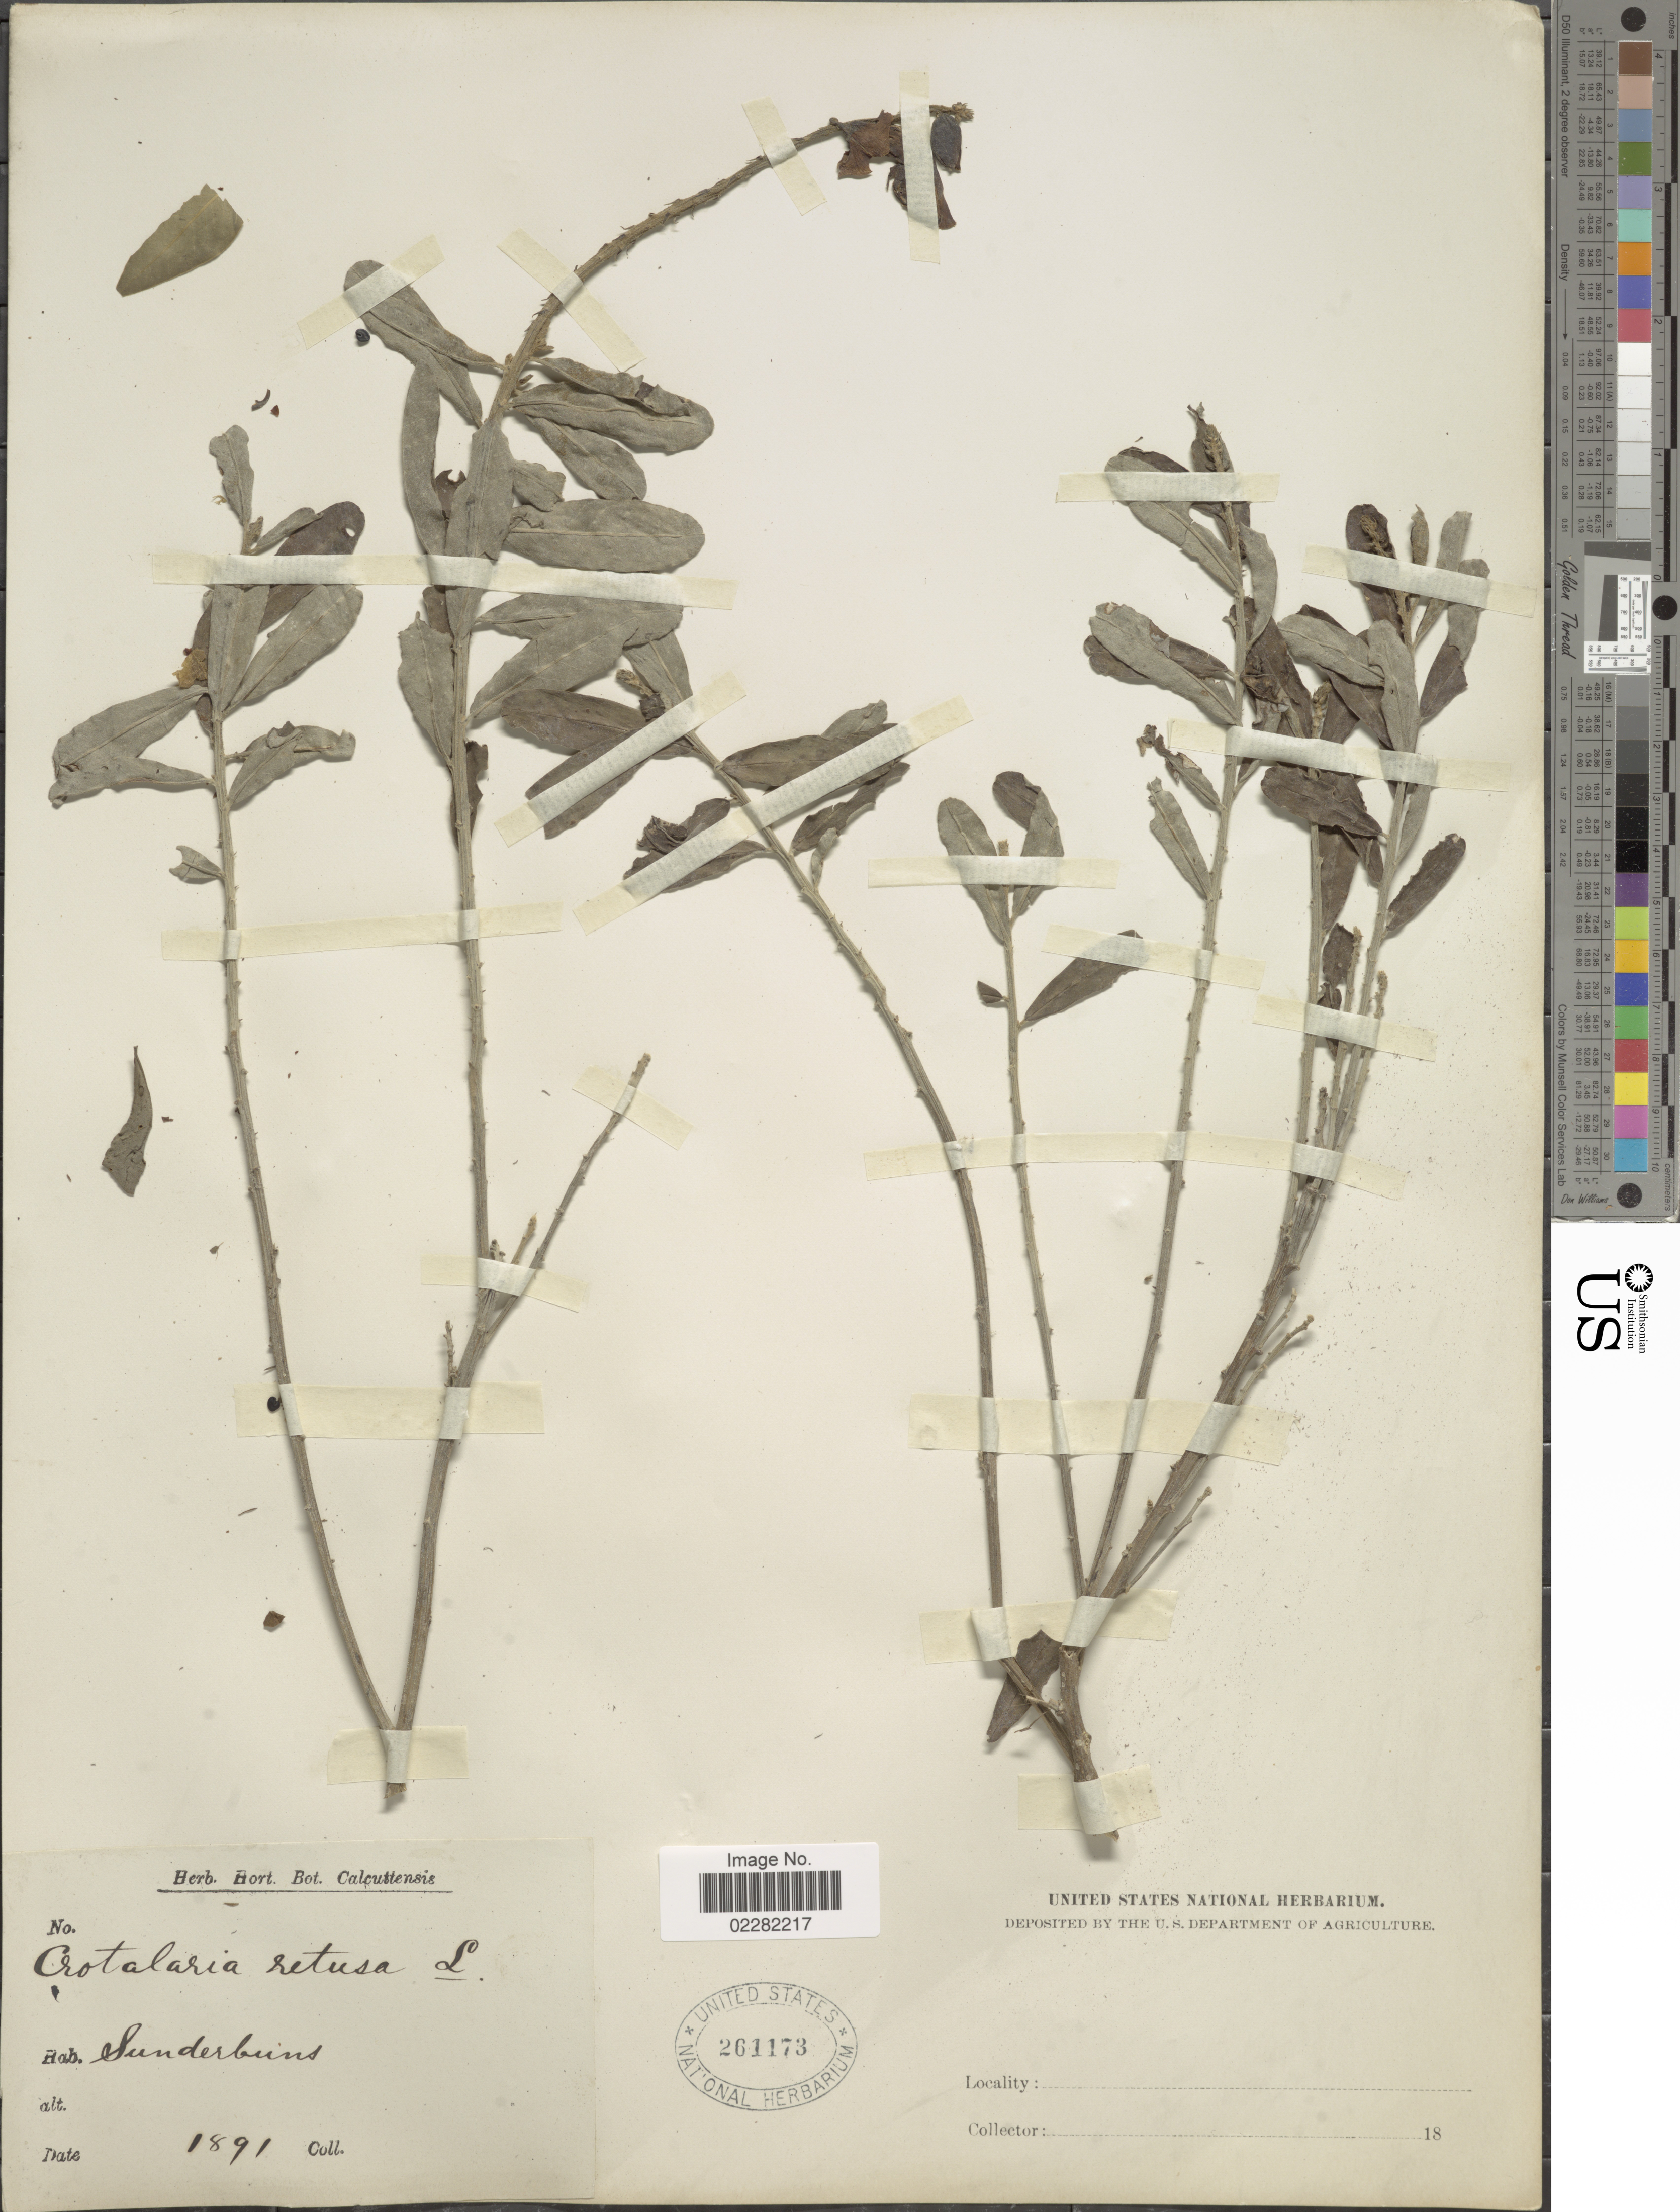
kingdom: Plantae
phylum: Tracheophyta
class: Magnoliopsida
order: Fabales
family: Fabaceae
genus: Crotalaria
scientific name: Crotalaria retusa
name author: L.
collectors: ex Herb. Hort. Bot. Calcuttensis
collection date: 1891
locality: Sundarbans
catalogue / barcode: US 261173